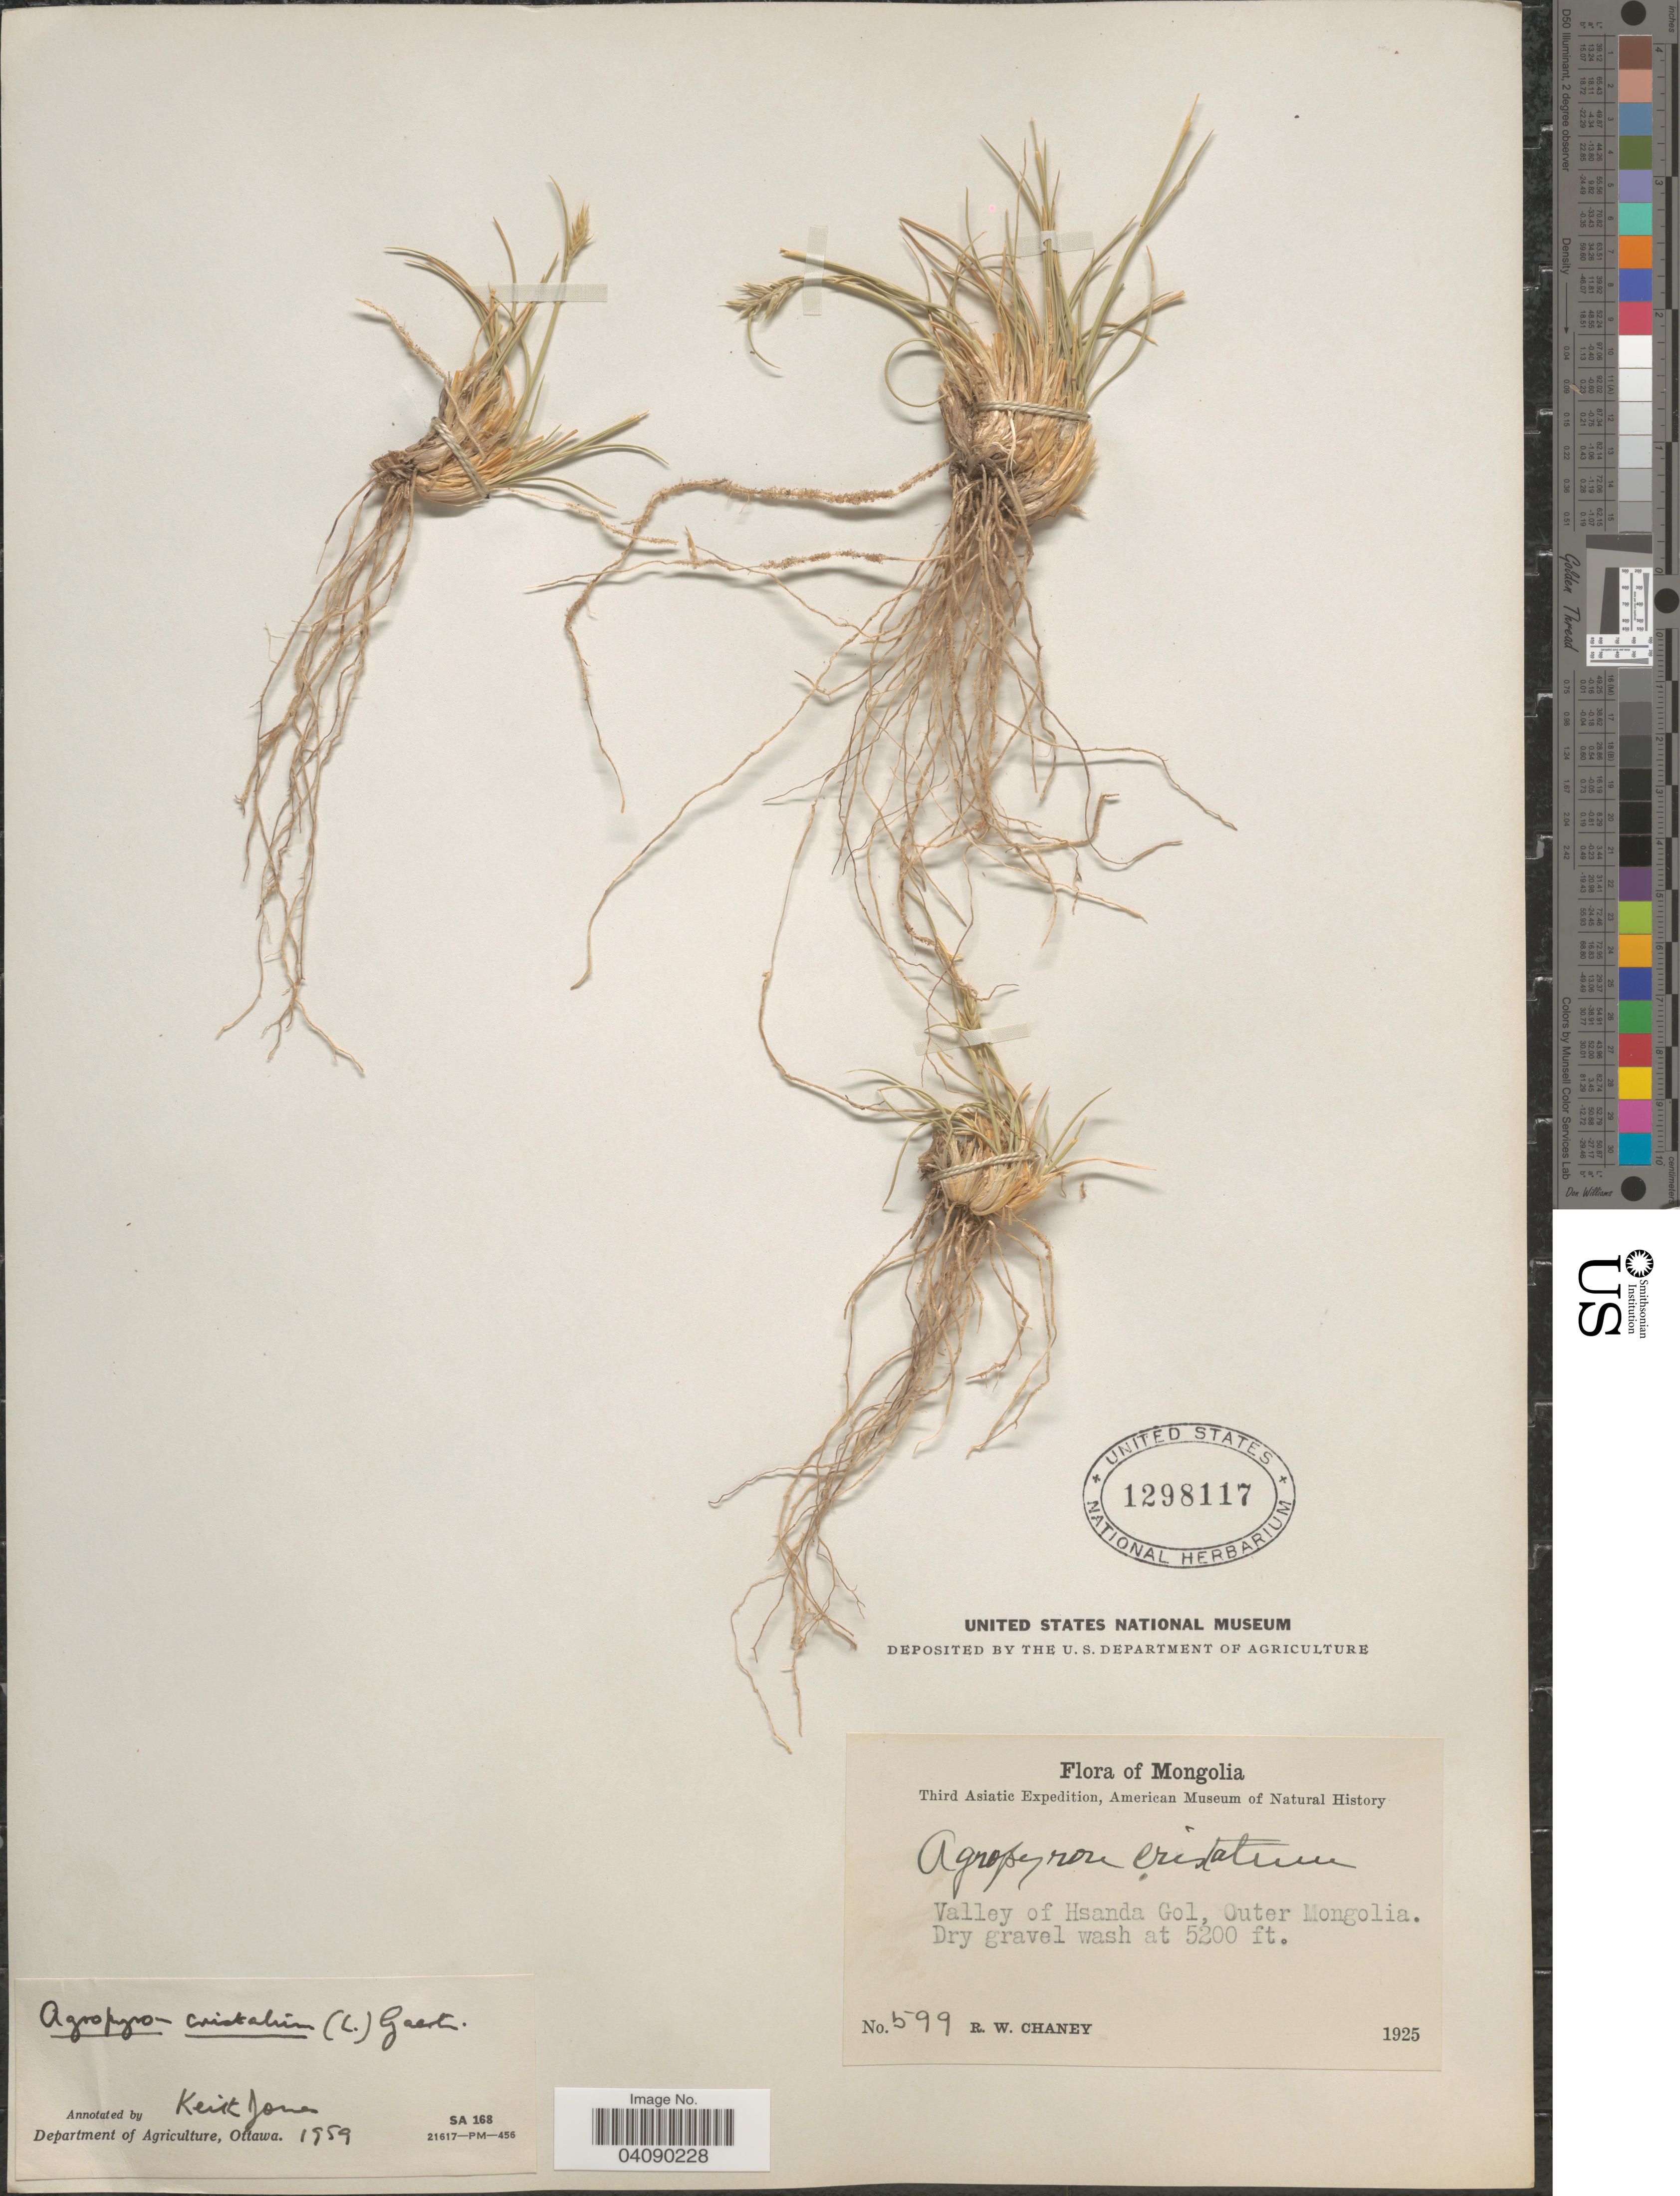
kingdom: Plantae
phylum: Tracheophyta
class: Liliopsida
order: Poales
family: Poaceae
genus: Agropyron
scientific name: Agropyron cristatum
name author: (L.) Gaertn.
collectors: R. Chaney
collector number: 599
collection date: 1925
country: Mongolia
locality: Mongolia. Third Asiatic Expedition. Valley of Hsanda Gol, Outer Mongolia. Dry gravel wash.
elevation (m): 1585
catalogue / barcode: US 1298117